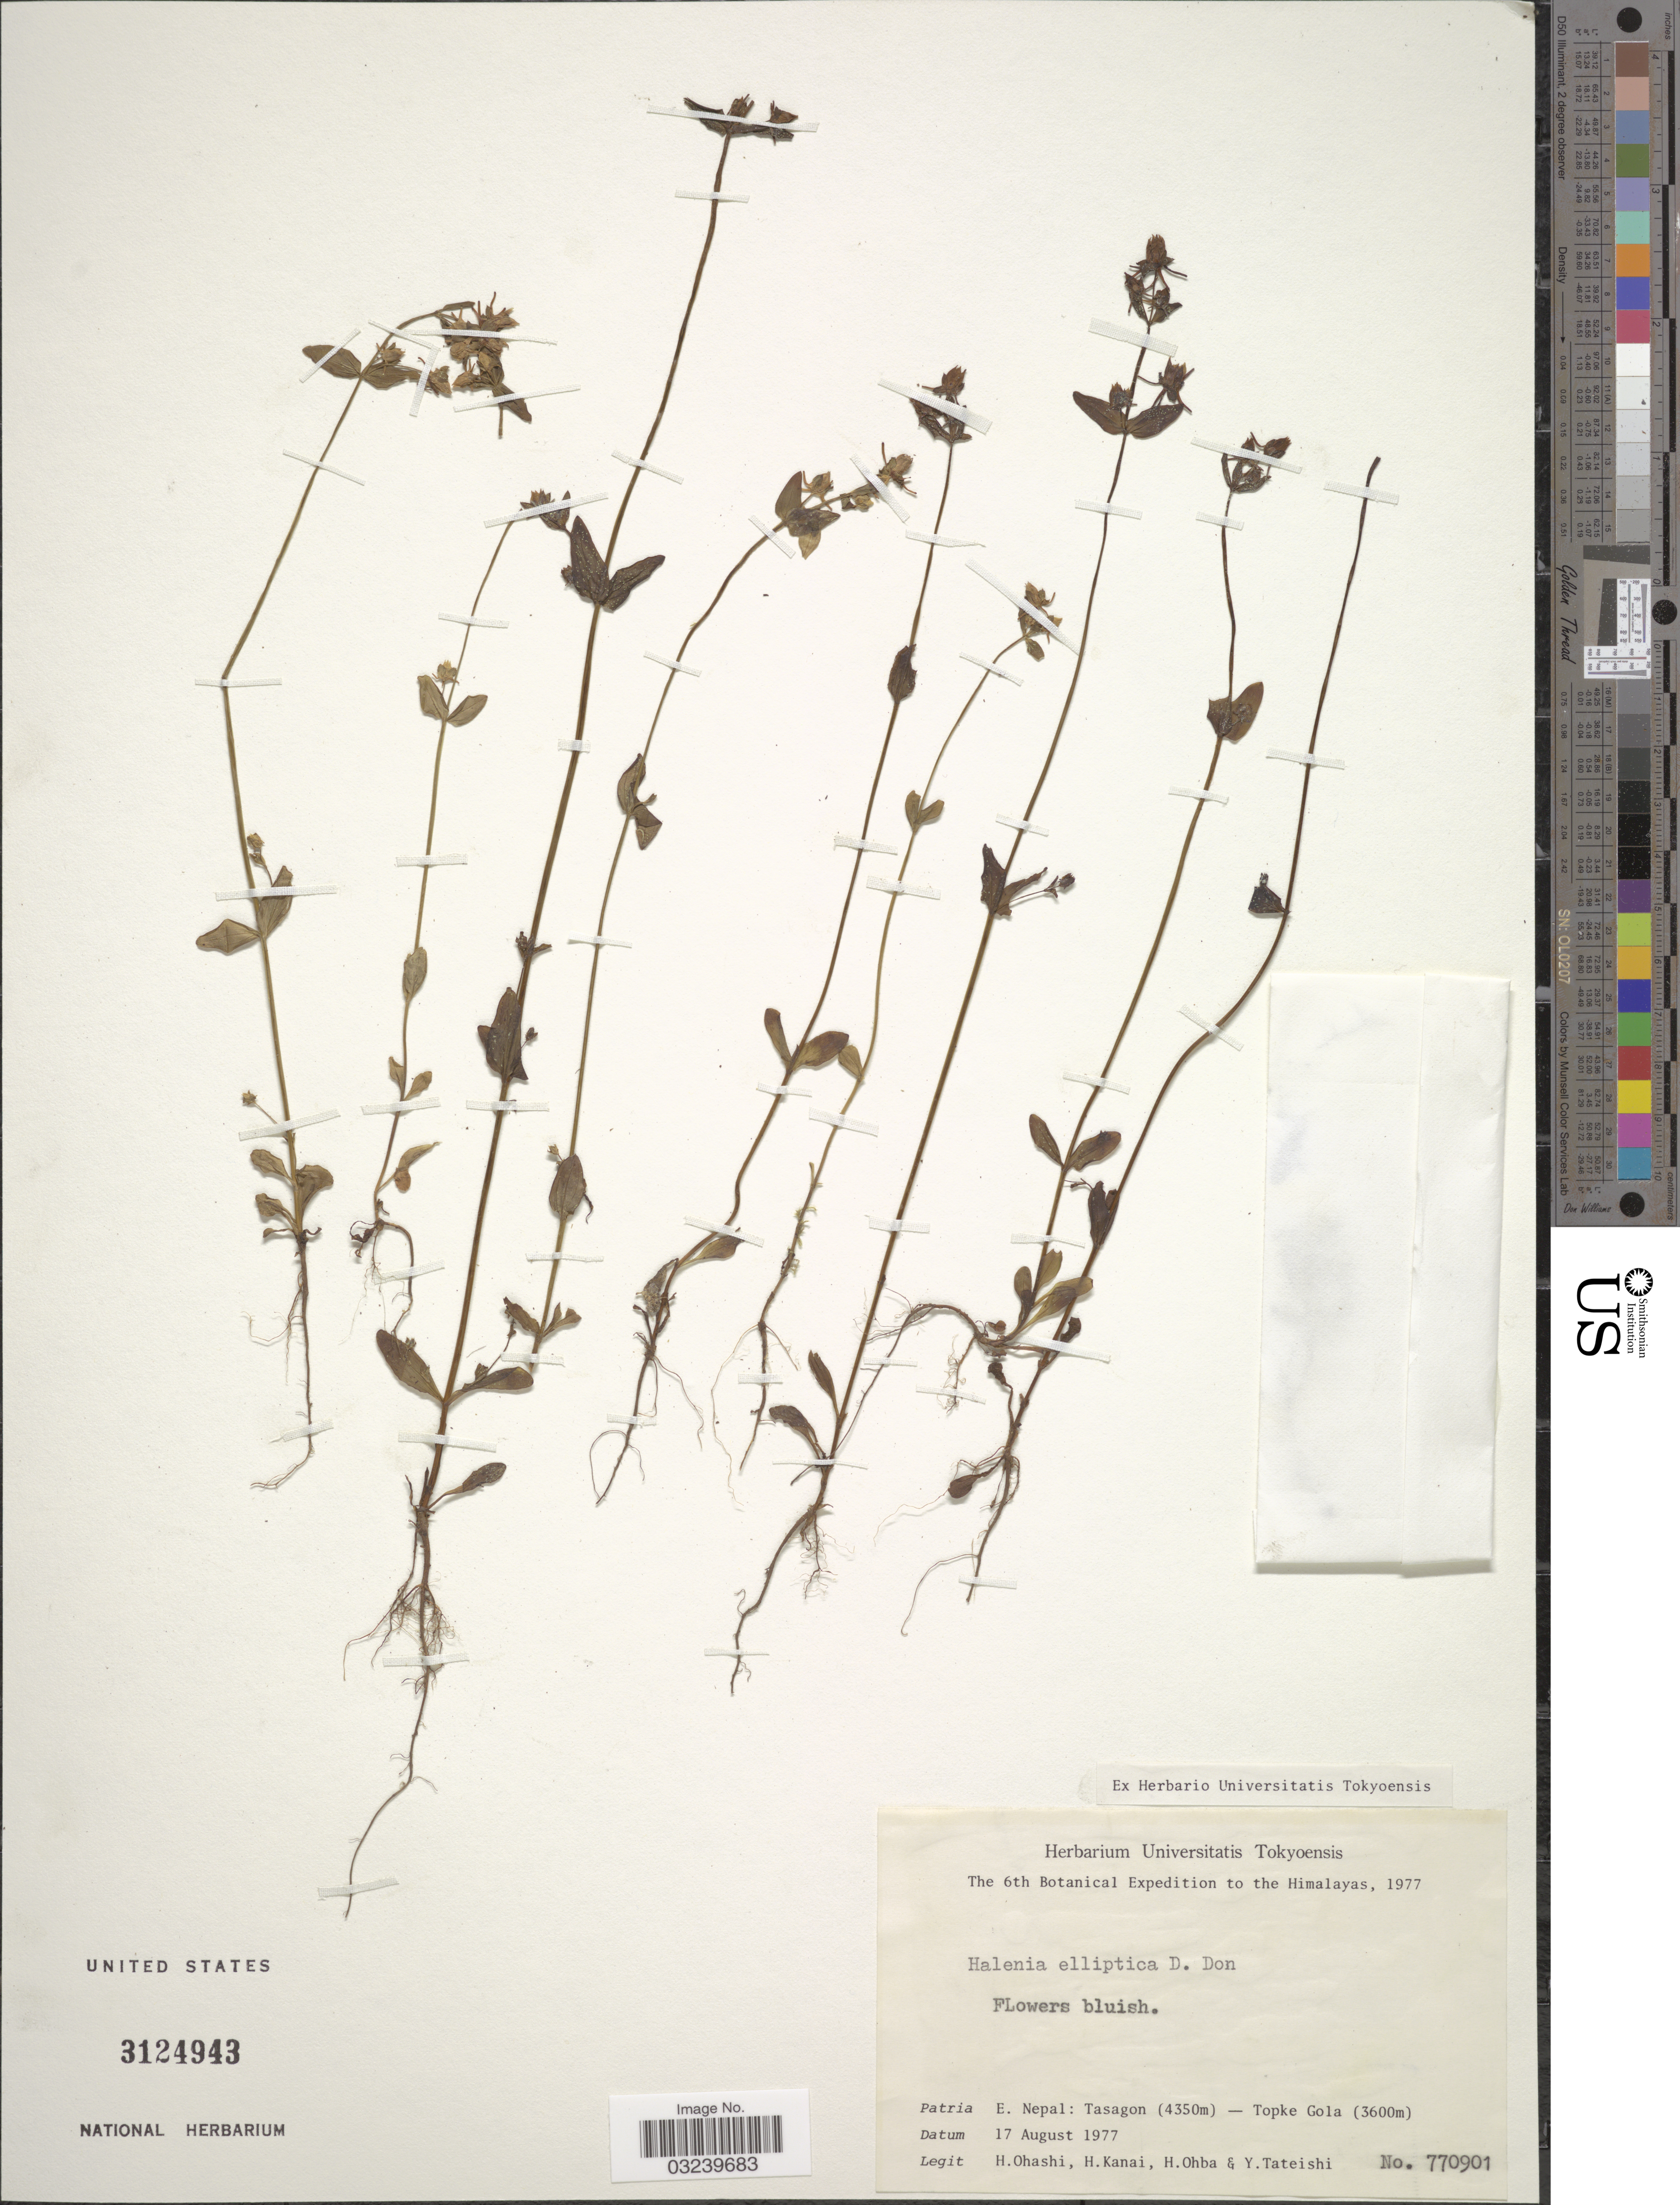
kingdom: Plantae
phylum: Tracheophyta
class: Magnoliopsida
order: Gentianales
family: Gentianaceae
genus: Halenia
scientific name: Halenia elliptica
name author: D. Don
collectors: H. Ohashi, H. Kanai, H. Ohba & Y. Tateishi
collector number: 770901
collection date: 1977-08-17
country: Nepal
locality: Himalayas, Patria E. Nepal: Tasagon - Topke Gola.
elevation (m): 3600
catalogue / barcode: US 3124943